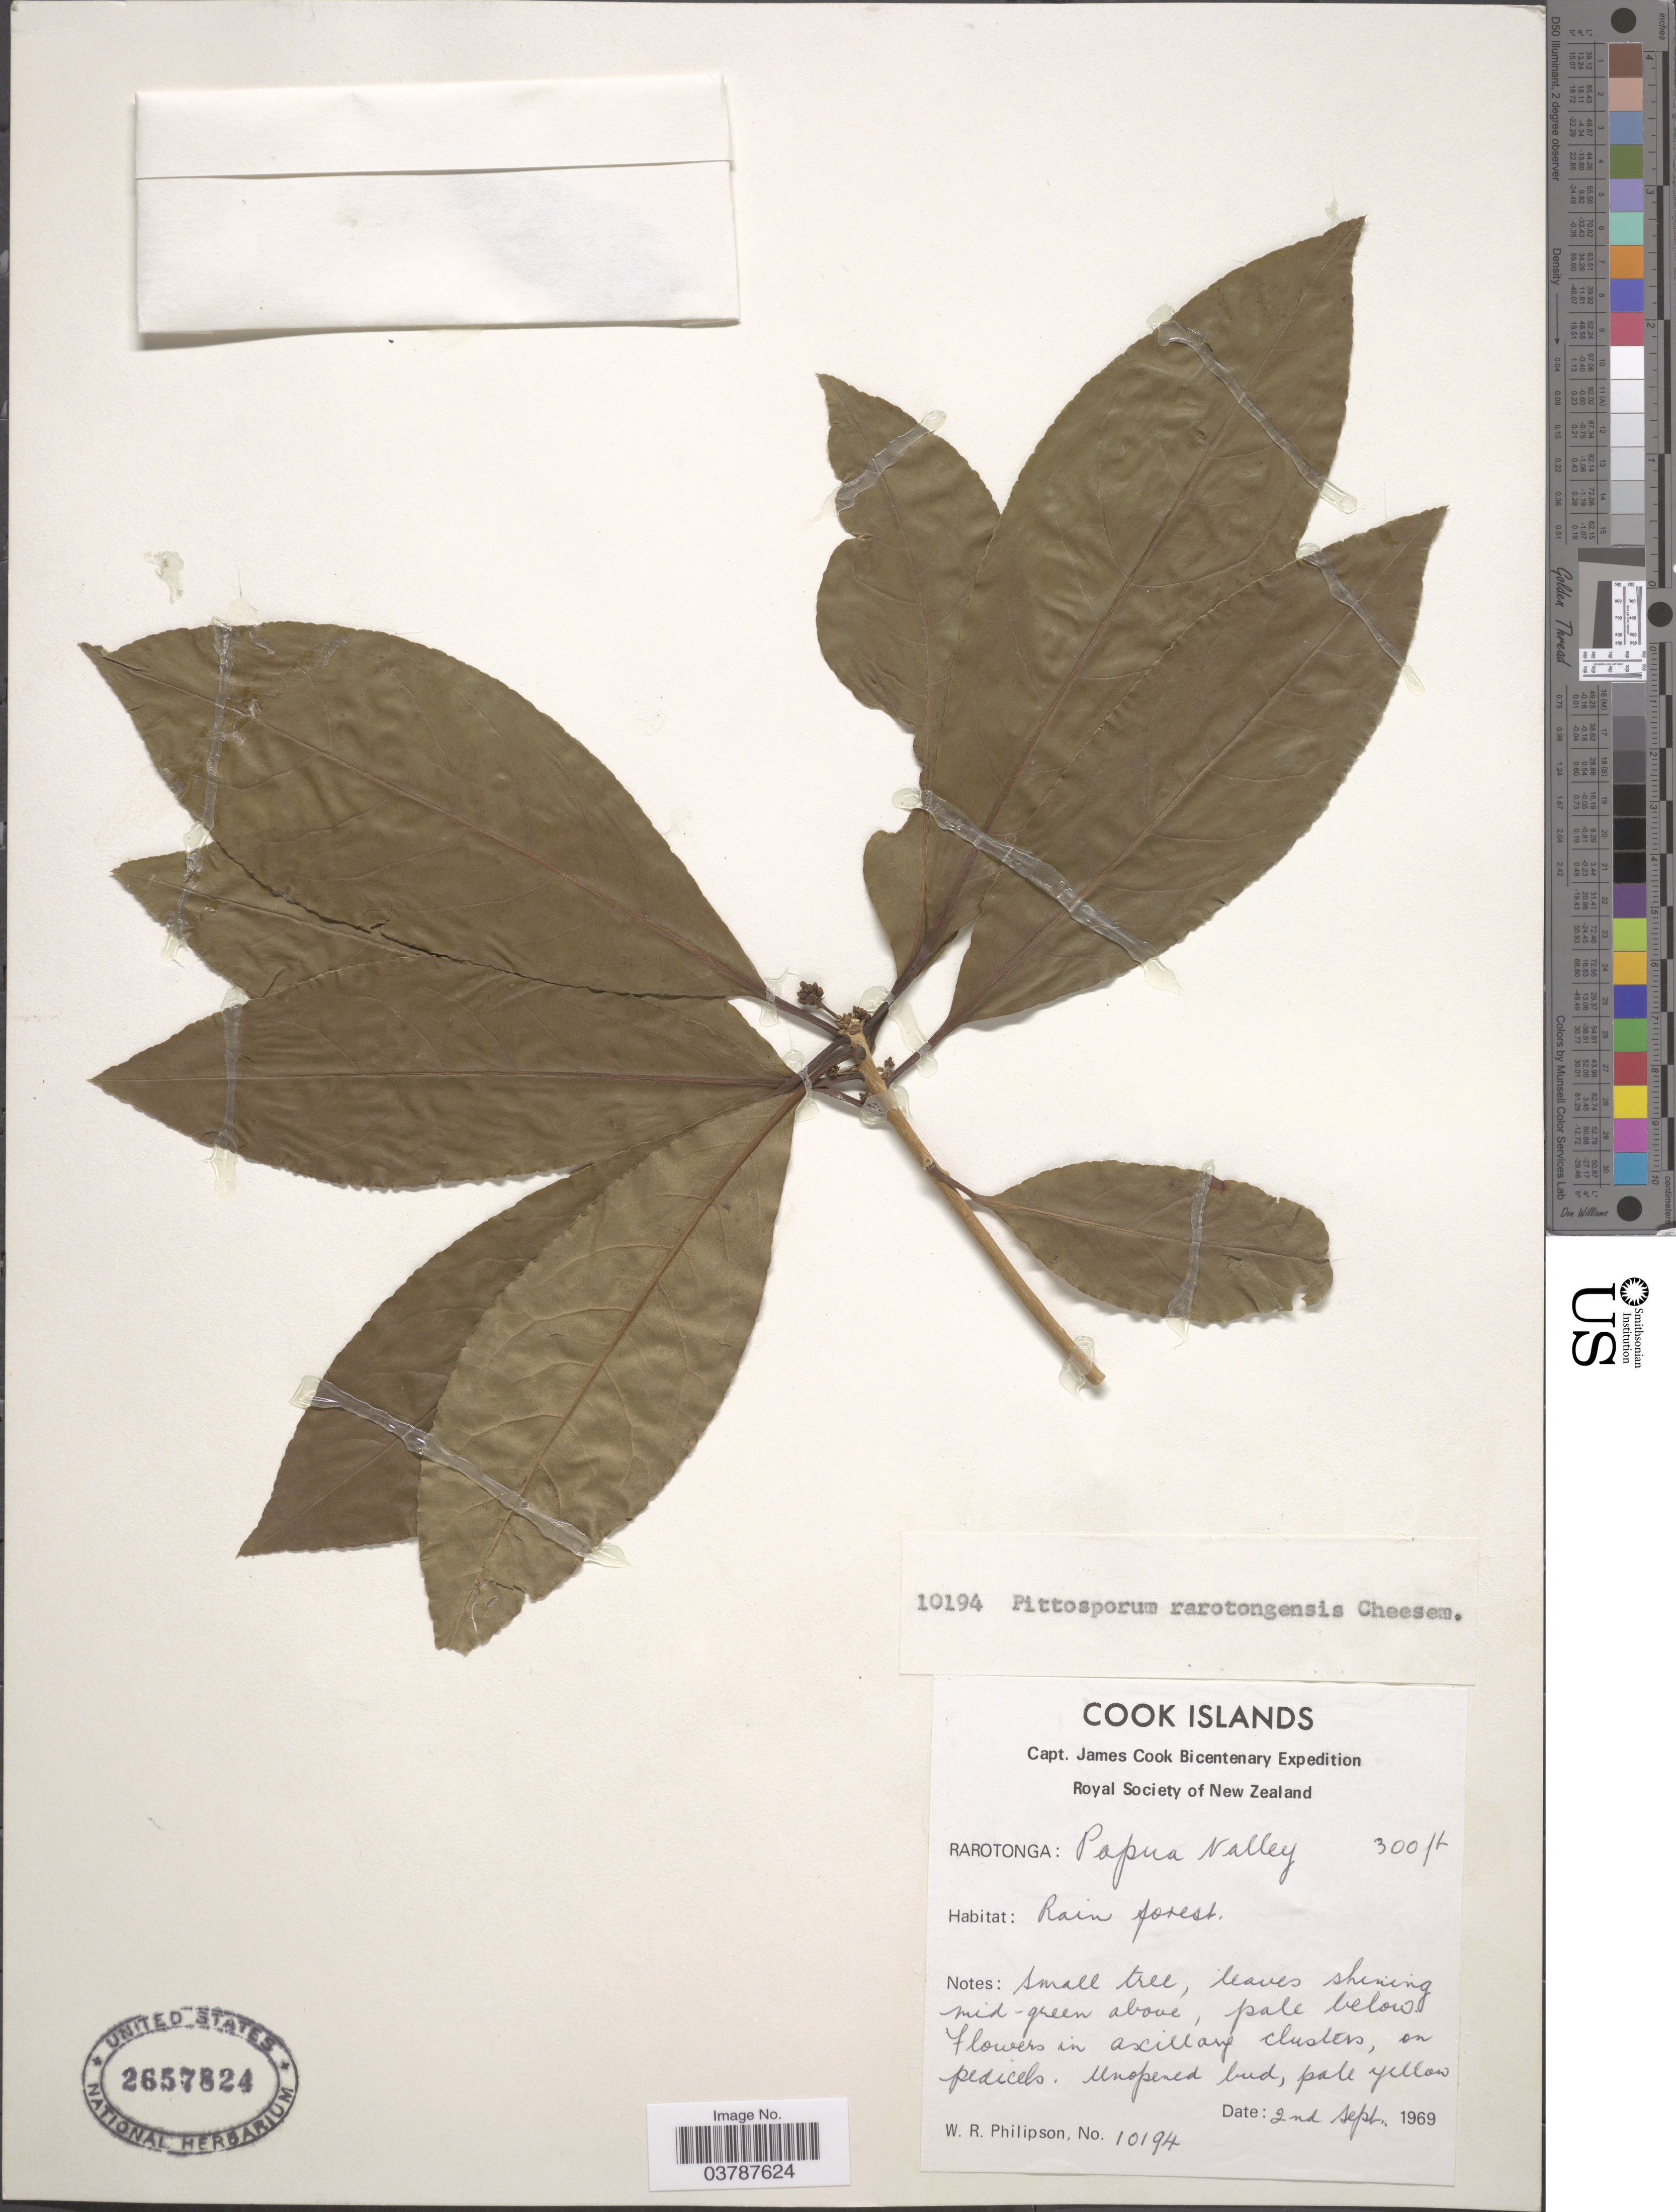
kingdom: Plantae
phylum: Tracheophyta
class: Magnoliopsida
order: Apiales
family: Pittosporaceae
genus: Pittosporum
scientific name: Pittosporum rarotongensis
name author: Cheesman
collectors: W. R. Philipson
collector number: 10194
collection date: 1969-09-02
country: Cook Islands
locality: Rarotonga: Papua Valley.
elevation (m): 91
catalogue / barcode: US 2657824